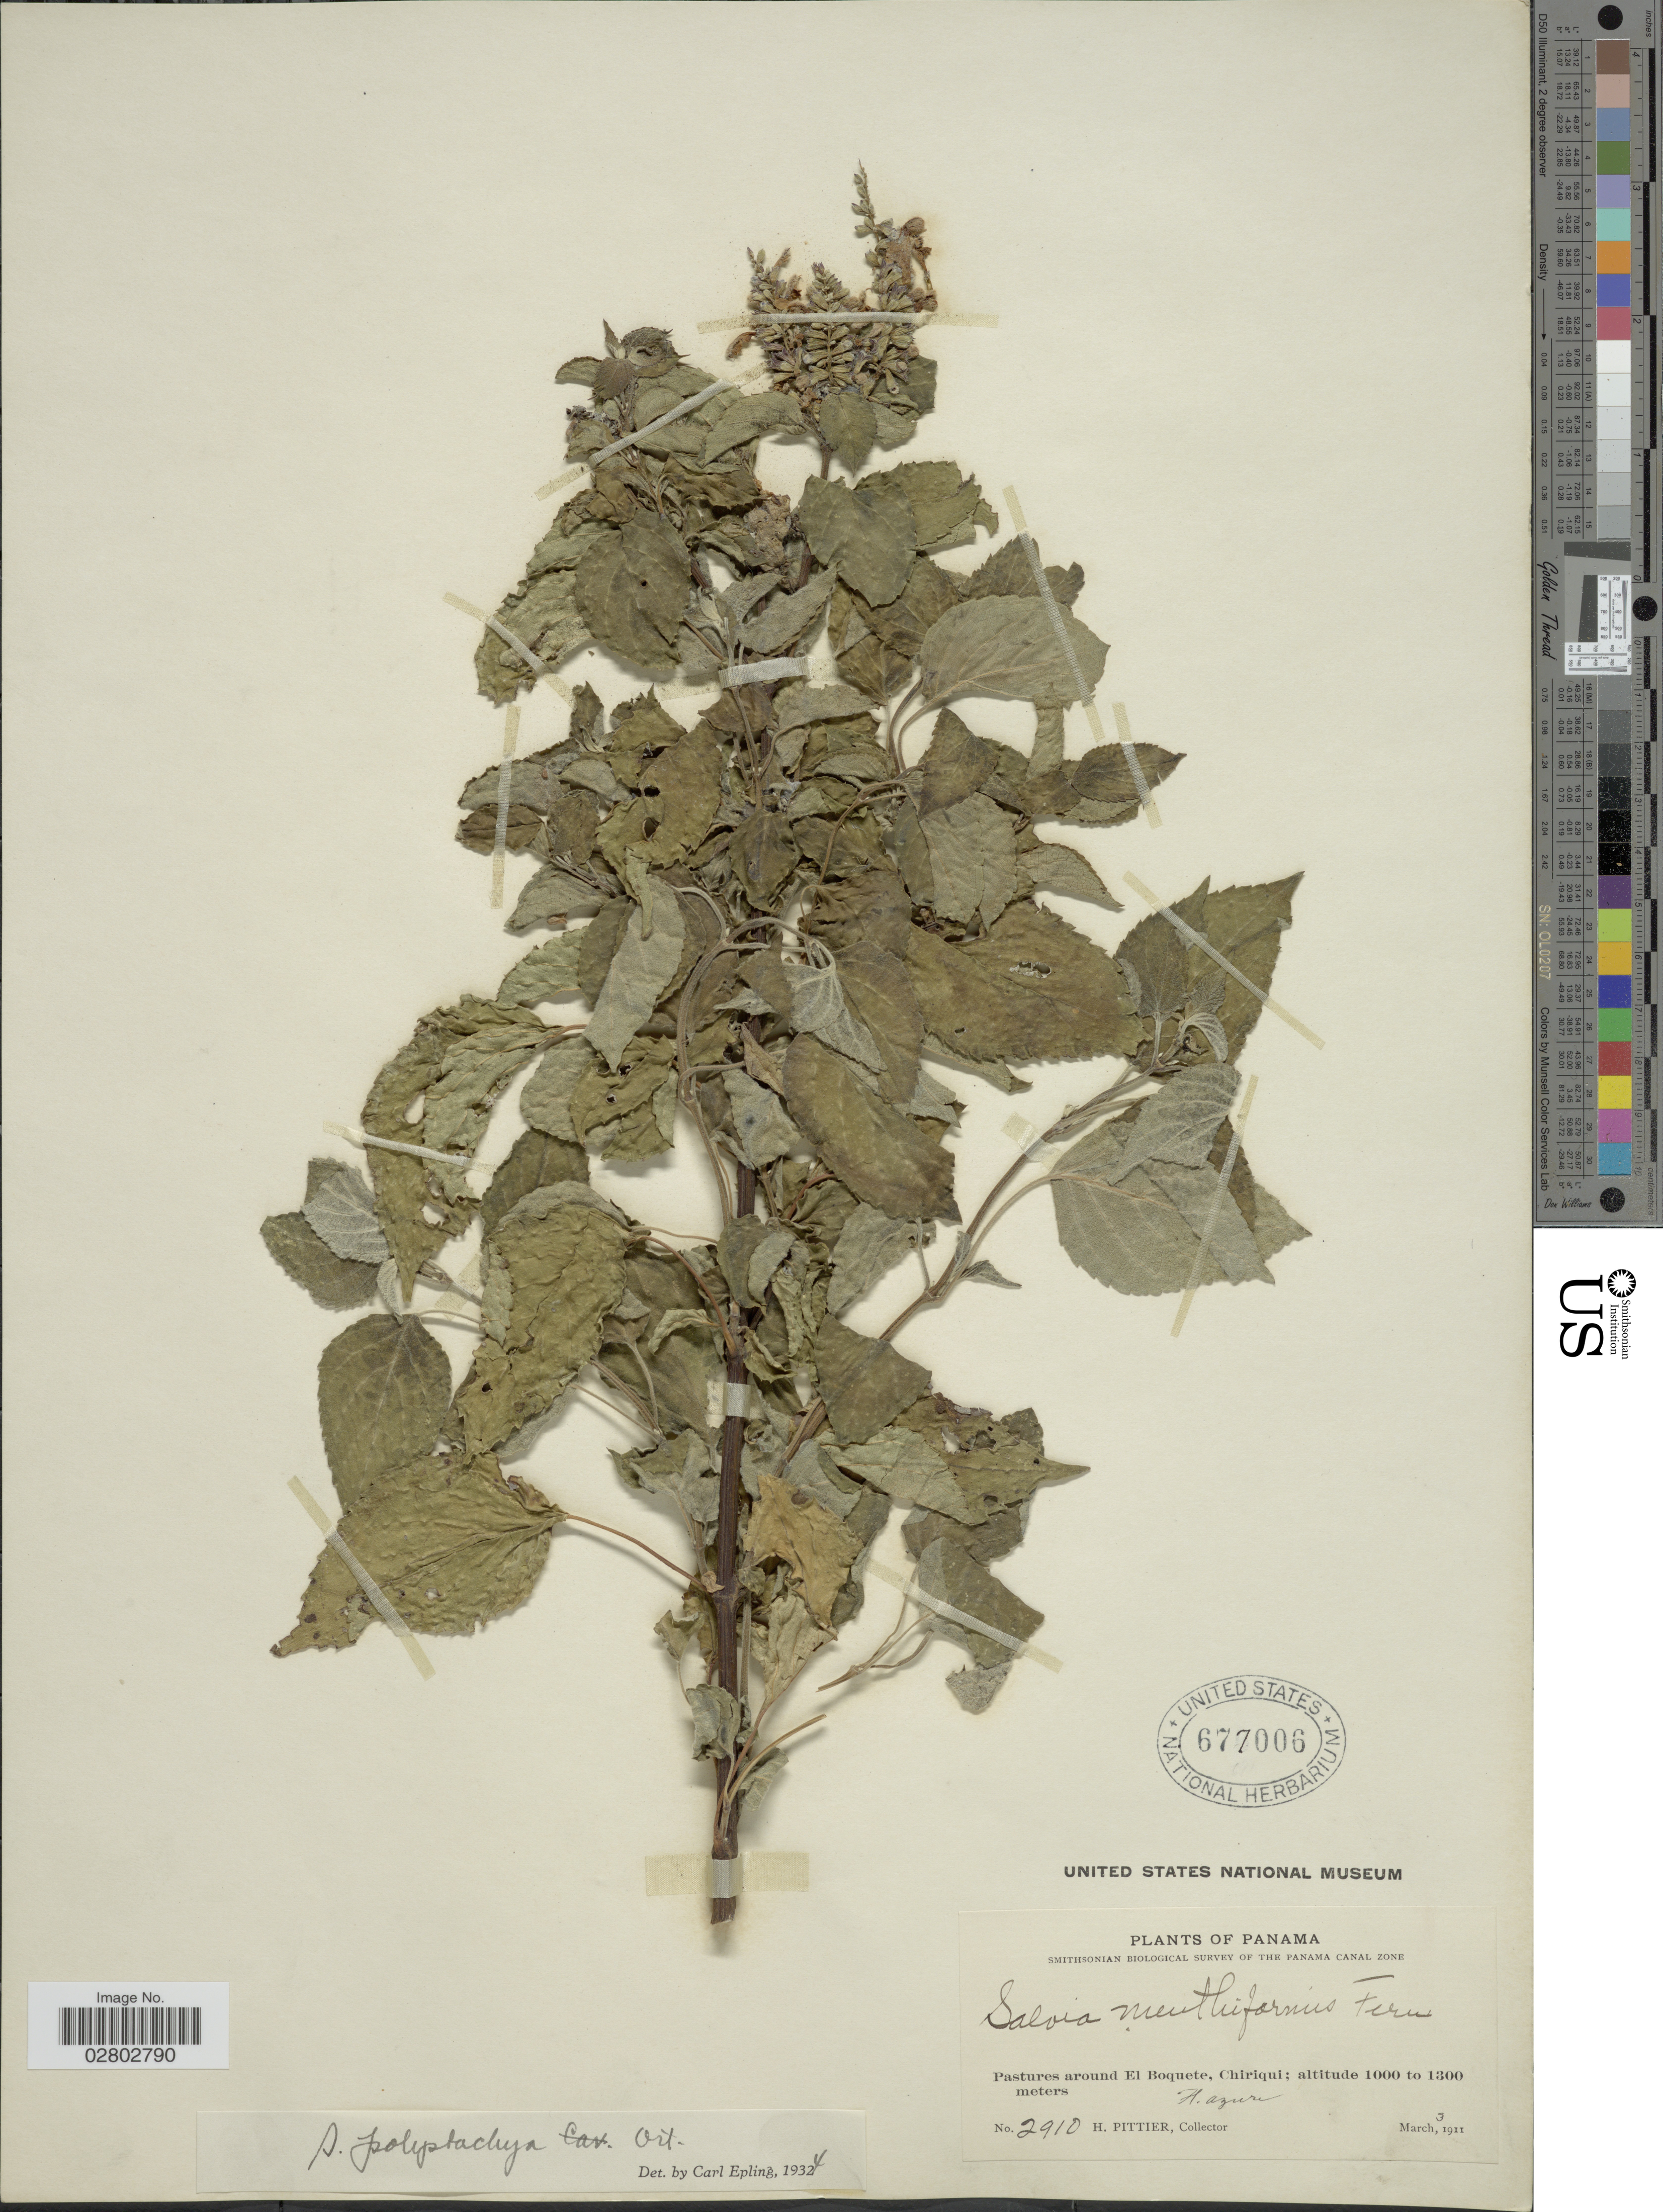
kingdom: Plantae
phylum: Tracheophyta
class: Magnoliopsida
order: Lamiales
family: Lamiaceae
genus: Salvia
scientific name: Salvia polystachya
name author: Cav.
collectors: H. F. Pittier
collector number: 2910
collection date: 1911-03-03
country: Panama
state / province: Chiriqui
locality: Pastures around El Boquete, Chiriqui.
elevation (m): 1000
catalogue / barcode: US 677006